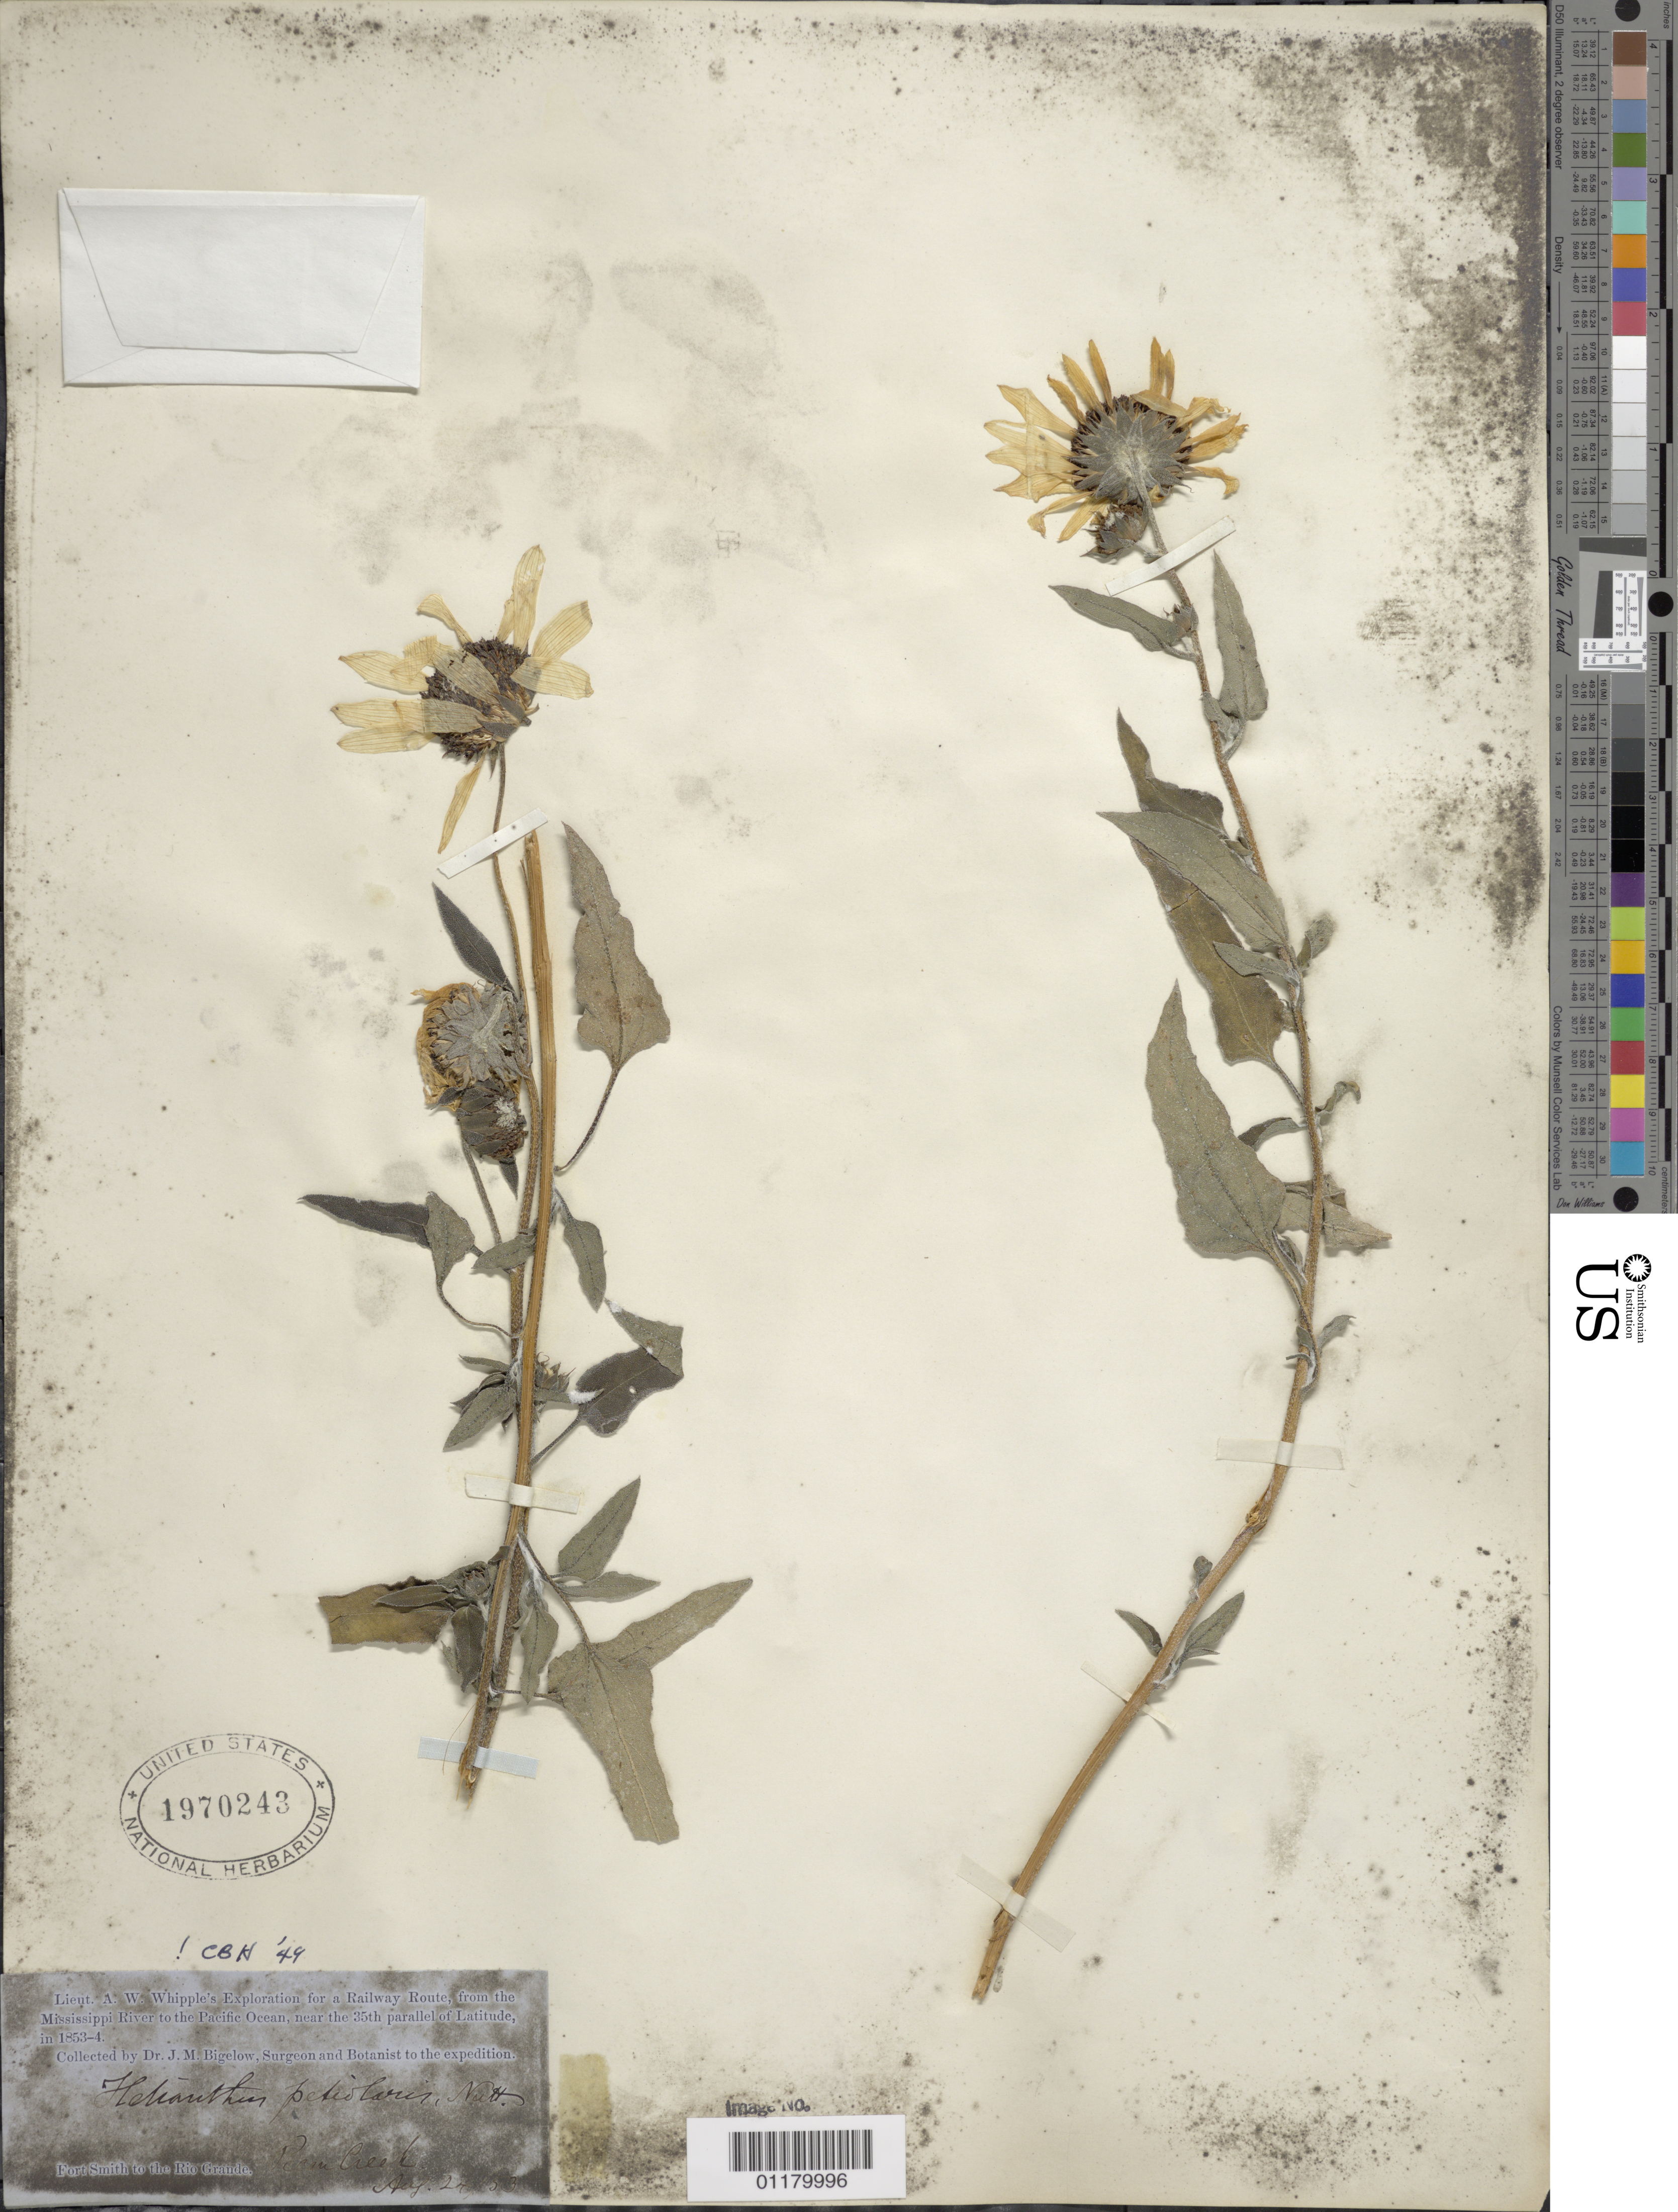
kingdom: Plantae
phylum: Tracheophyta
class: Magnoliopsida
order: Asterales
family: Asteraceae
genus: Helianthus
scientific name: Helianthus petiolaris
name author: Nutt.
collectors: J. M. Bigelow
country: United States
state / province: Oklahoma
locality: Fort Smith to the Rio Grande, Pecan Creek.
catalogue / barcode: US 1970243